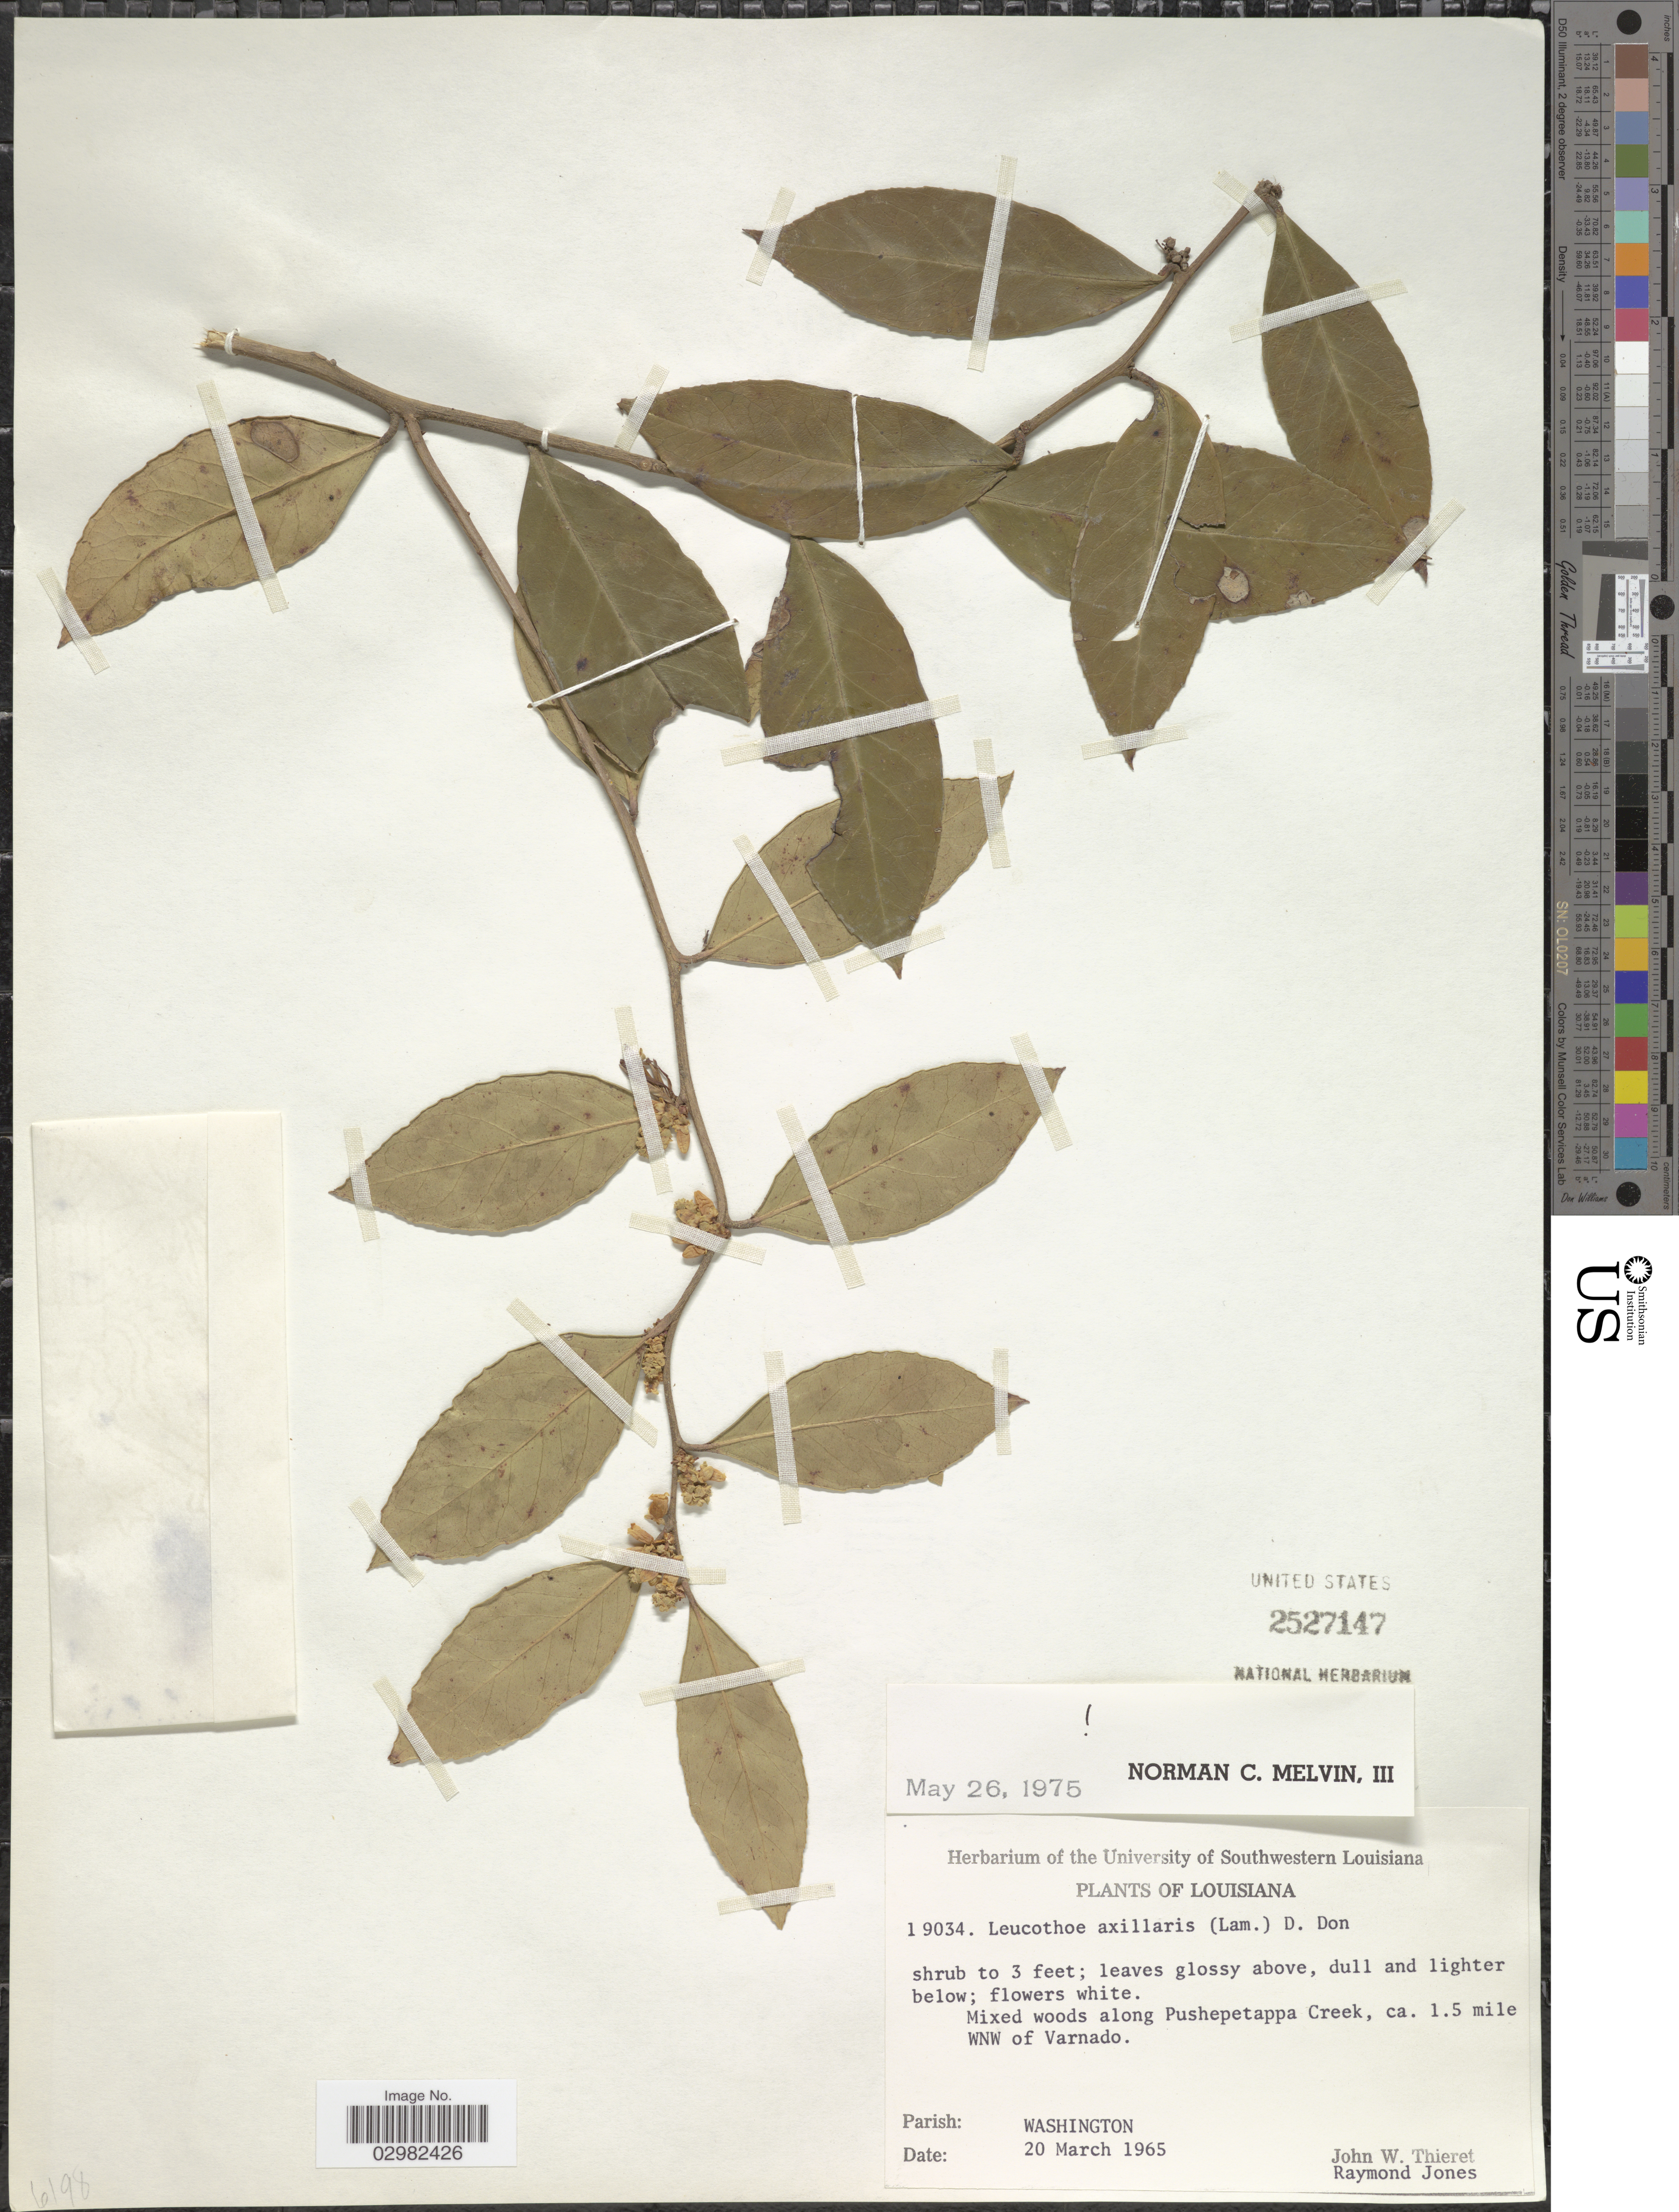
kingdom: Plantae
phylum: Tracheophyta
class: Magnoliopsida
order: Ericales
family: Ericaceae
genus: Leucothoe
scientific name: Leucothoë axillaris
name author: (Lam.) D. Don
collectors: J. W. Thieret & R. Jones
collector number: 19034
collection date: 1965-03-20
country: United States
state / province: Louisiana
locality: Mixed woods along Pushepetappa Creek, ca. 1.5 miles WNW of Varnado, Parish: Washington.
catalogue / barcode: US 2527147